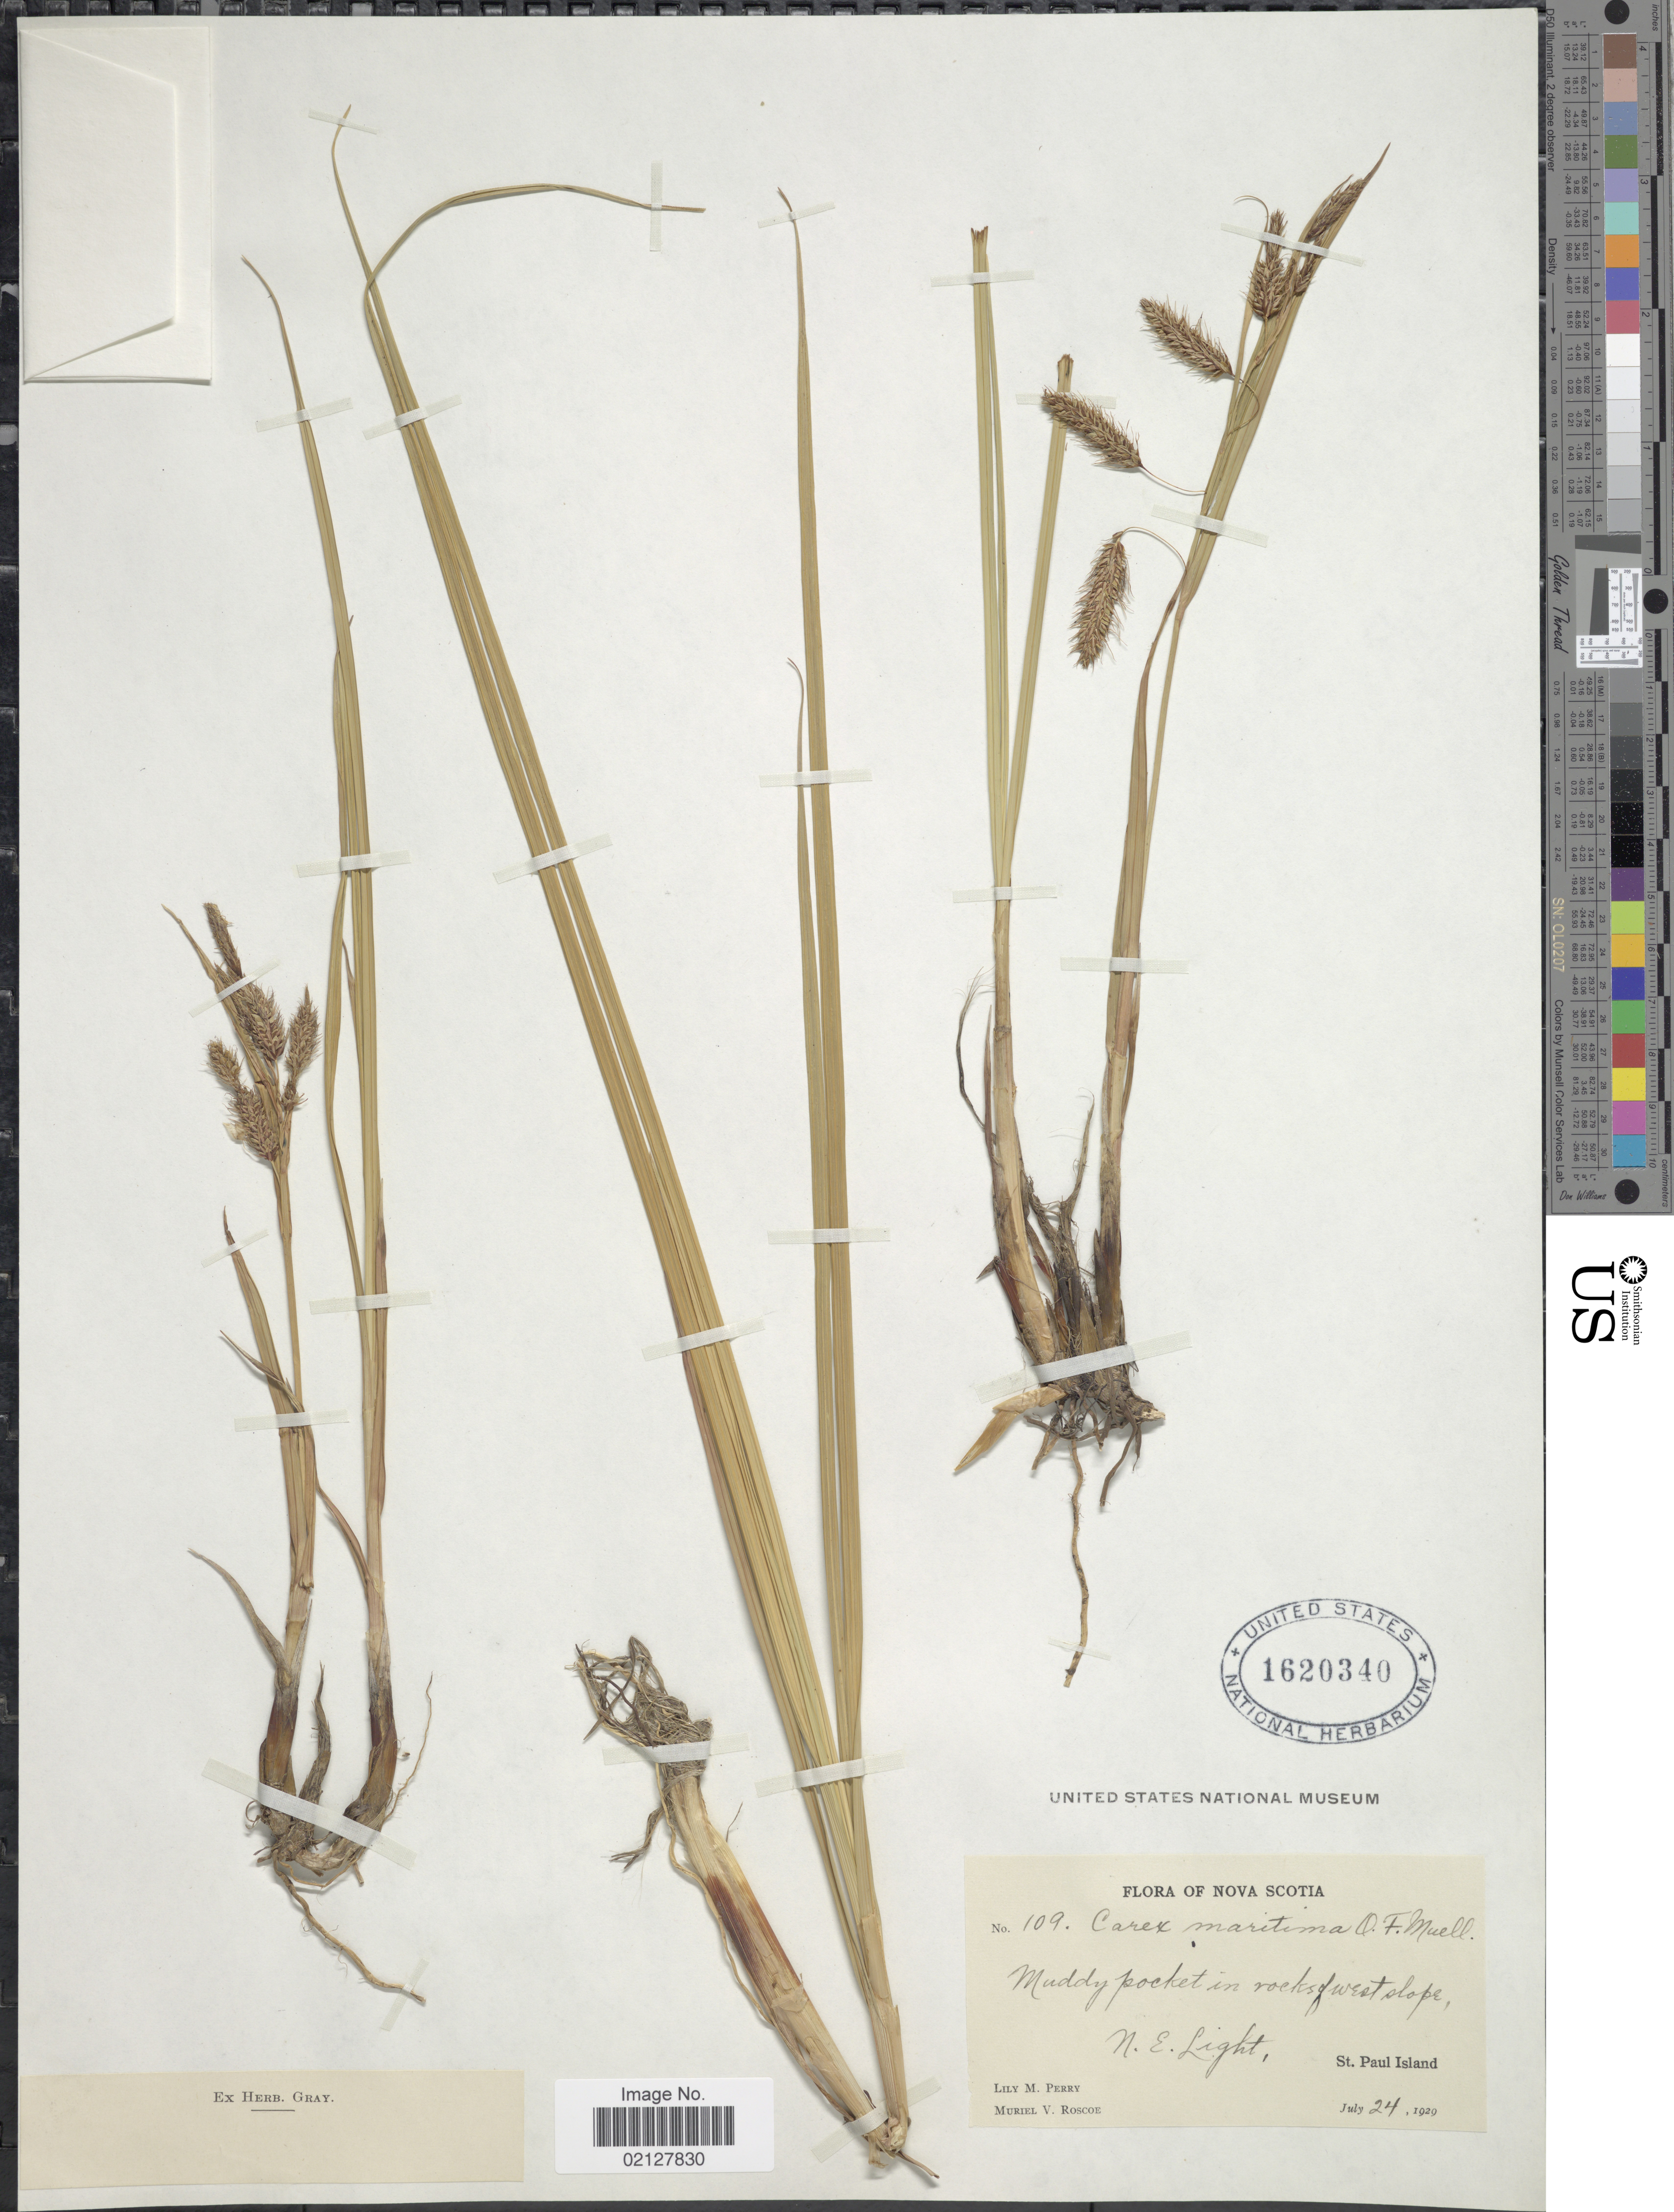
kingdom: Plantae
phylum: Tracheophyta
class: Liliopsida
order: Poales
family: Cyperaceae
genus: Carex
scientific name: Carex paleacea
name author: Schreb. ex Wahlenb.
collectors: L. M. Perry & M. Roscoe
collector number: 109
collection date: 1929-07-24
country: Canada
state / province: Nova Scotia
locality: Muddy pocket in rocks of west slope, N. E. Light, St. Paul Island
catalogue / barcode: US 1620340